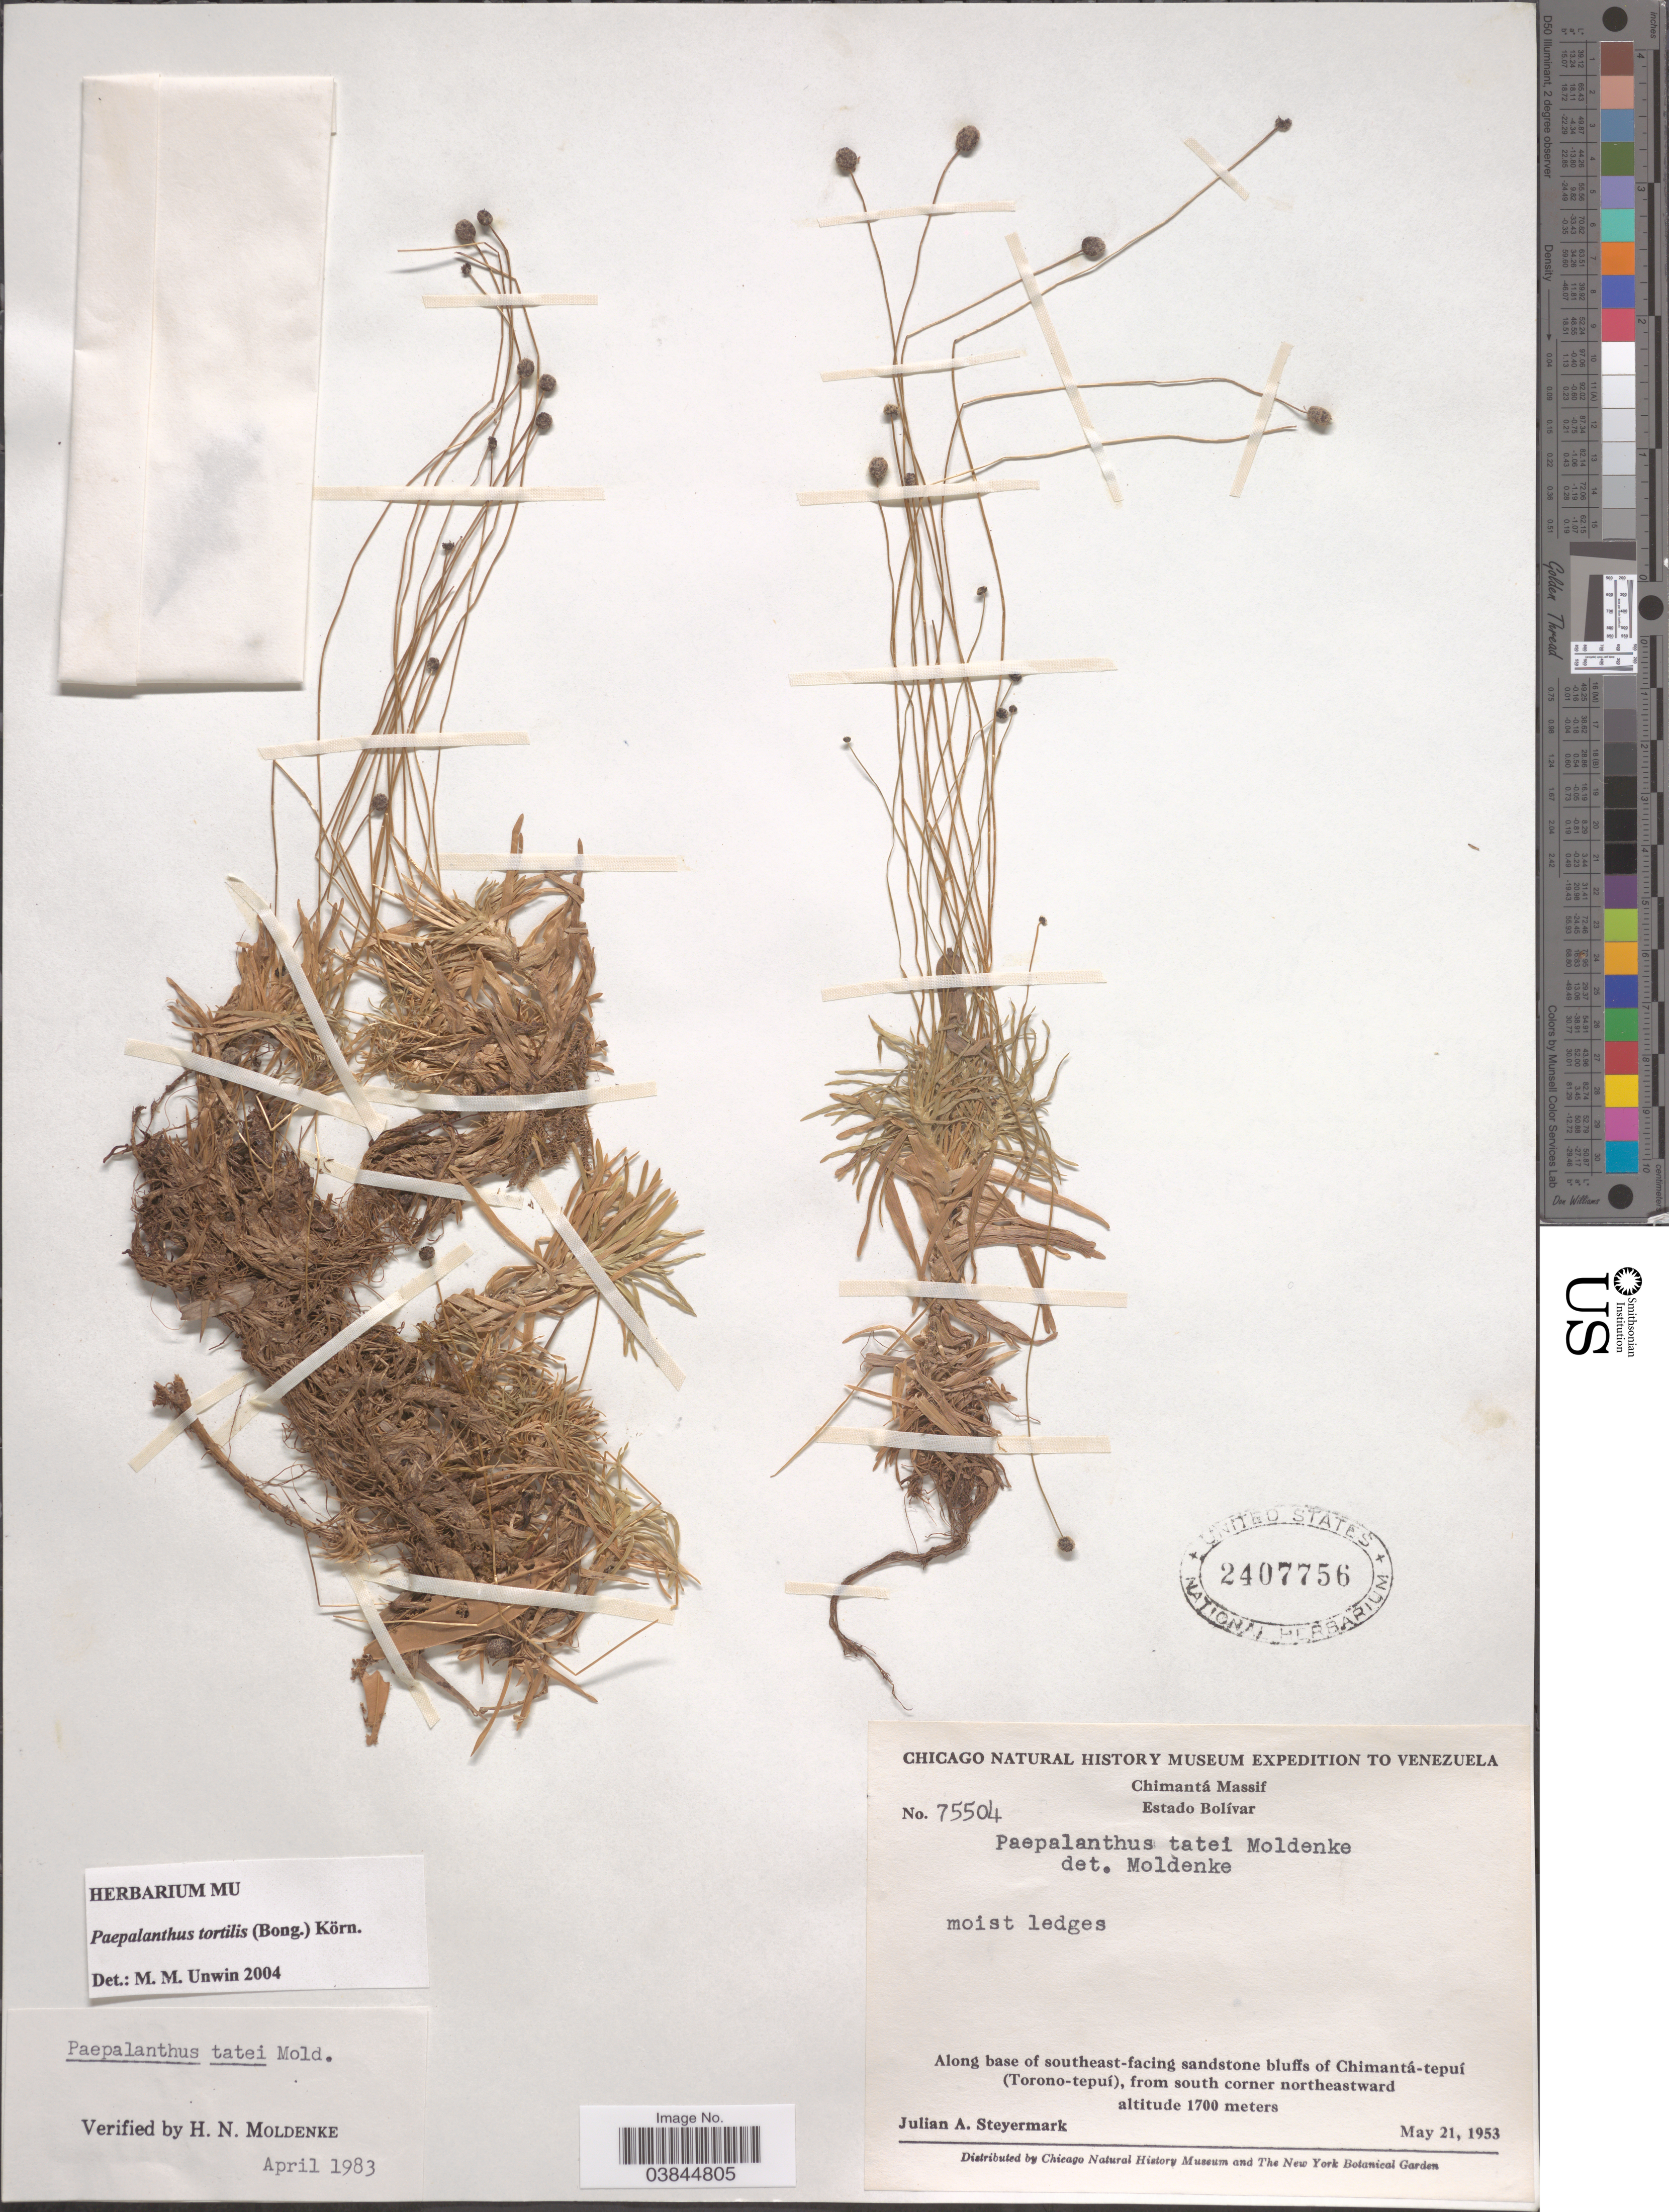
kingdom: Plantae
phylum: Tracheophyta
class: Liliopsida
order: Poales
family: Eriocaulaceae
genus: Paepalanthus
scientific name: Paepalanthus tortilis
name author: (Bong.) Koern.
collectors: J. Steyermark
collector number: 75504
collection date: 1953-05-21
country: Venezuela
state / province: Bolivar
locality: Chimantá Massif. Along base of southeast-facing sandstone bluffs of Chimantá-tepuí (Torono-tepuí), from south corner northeastward.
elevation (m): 1700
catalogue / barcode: US 2407756